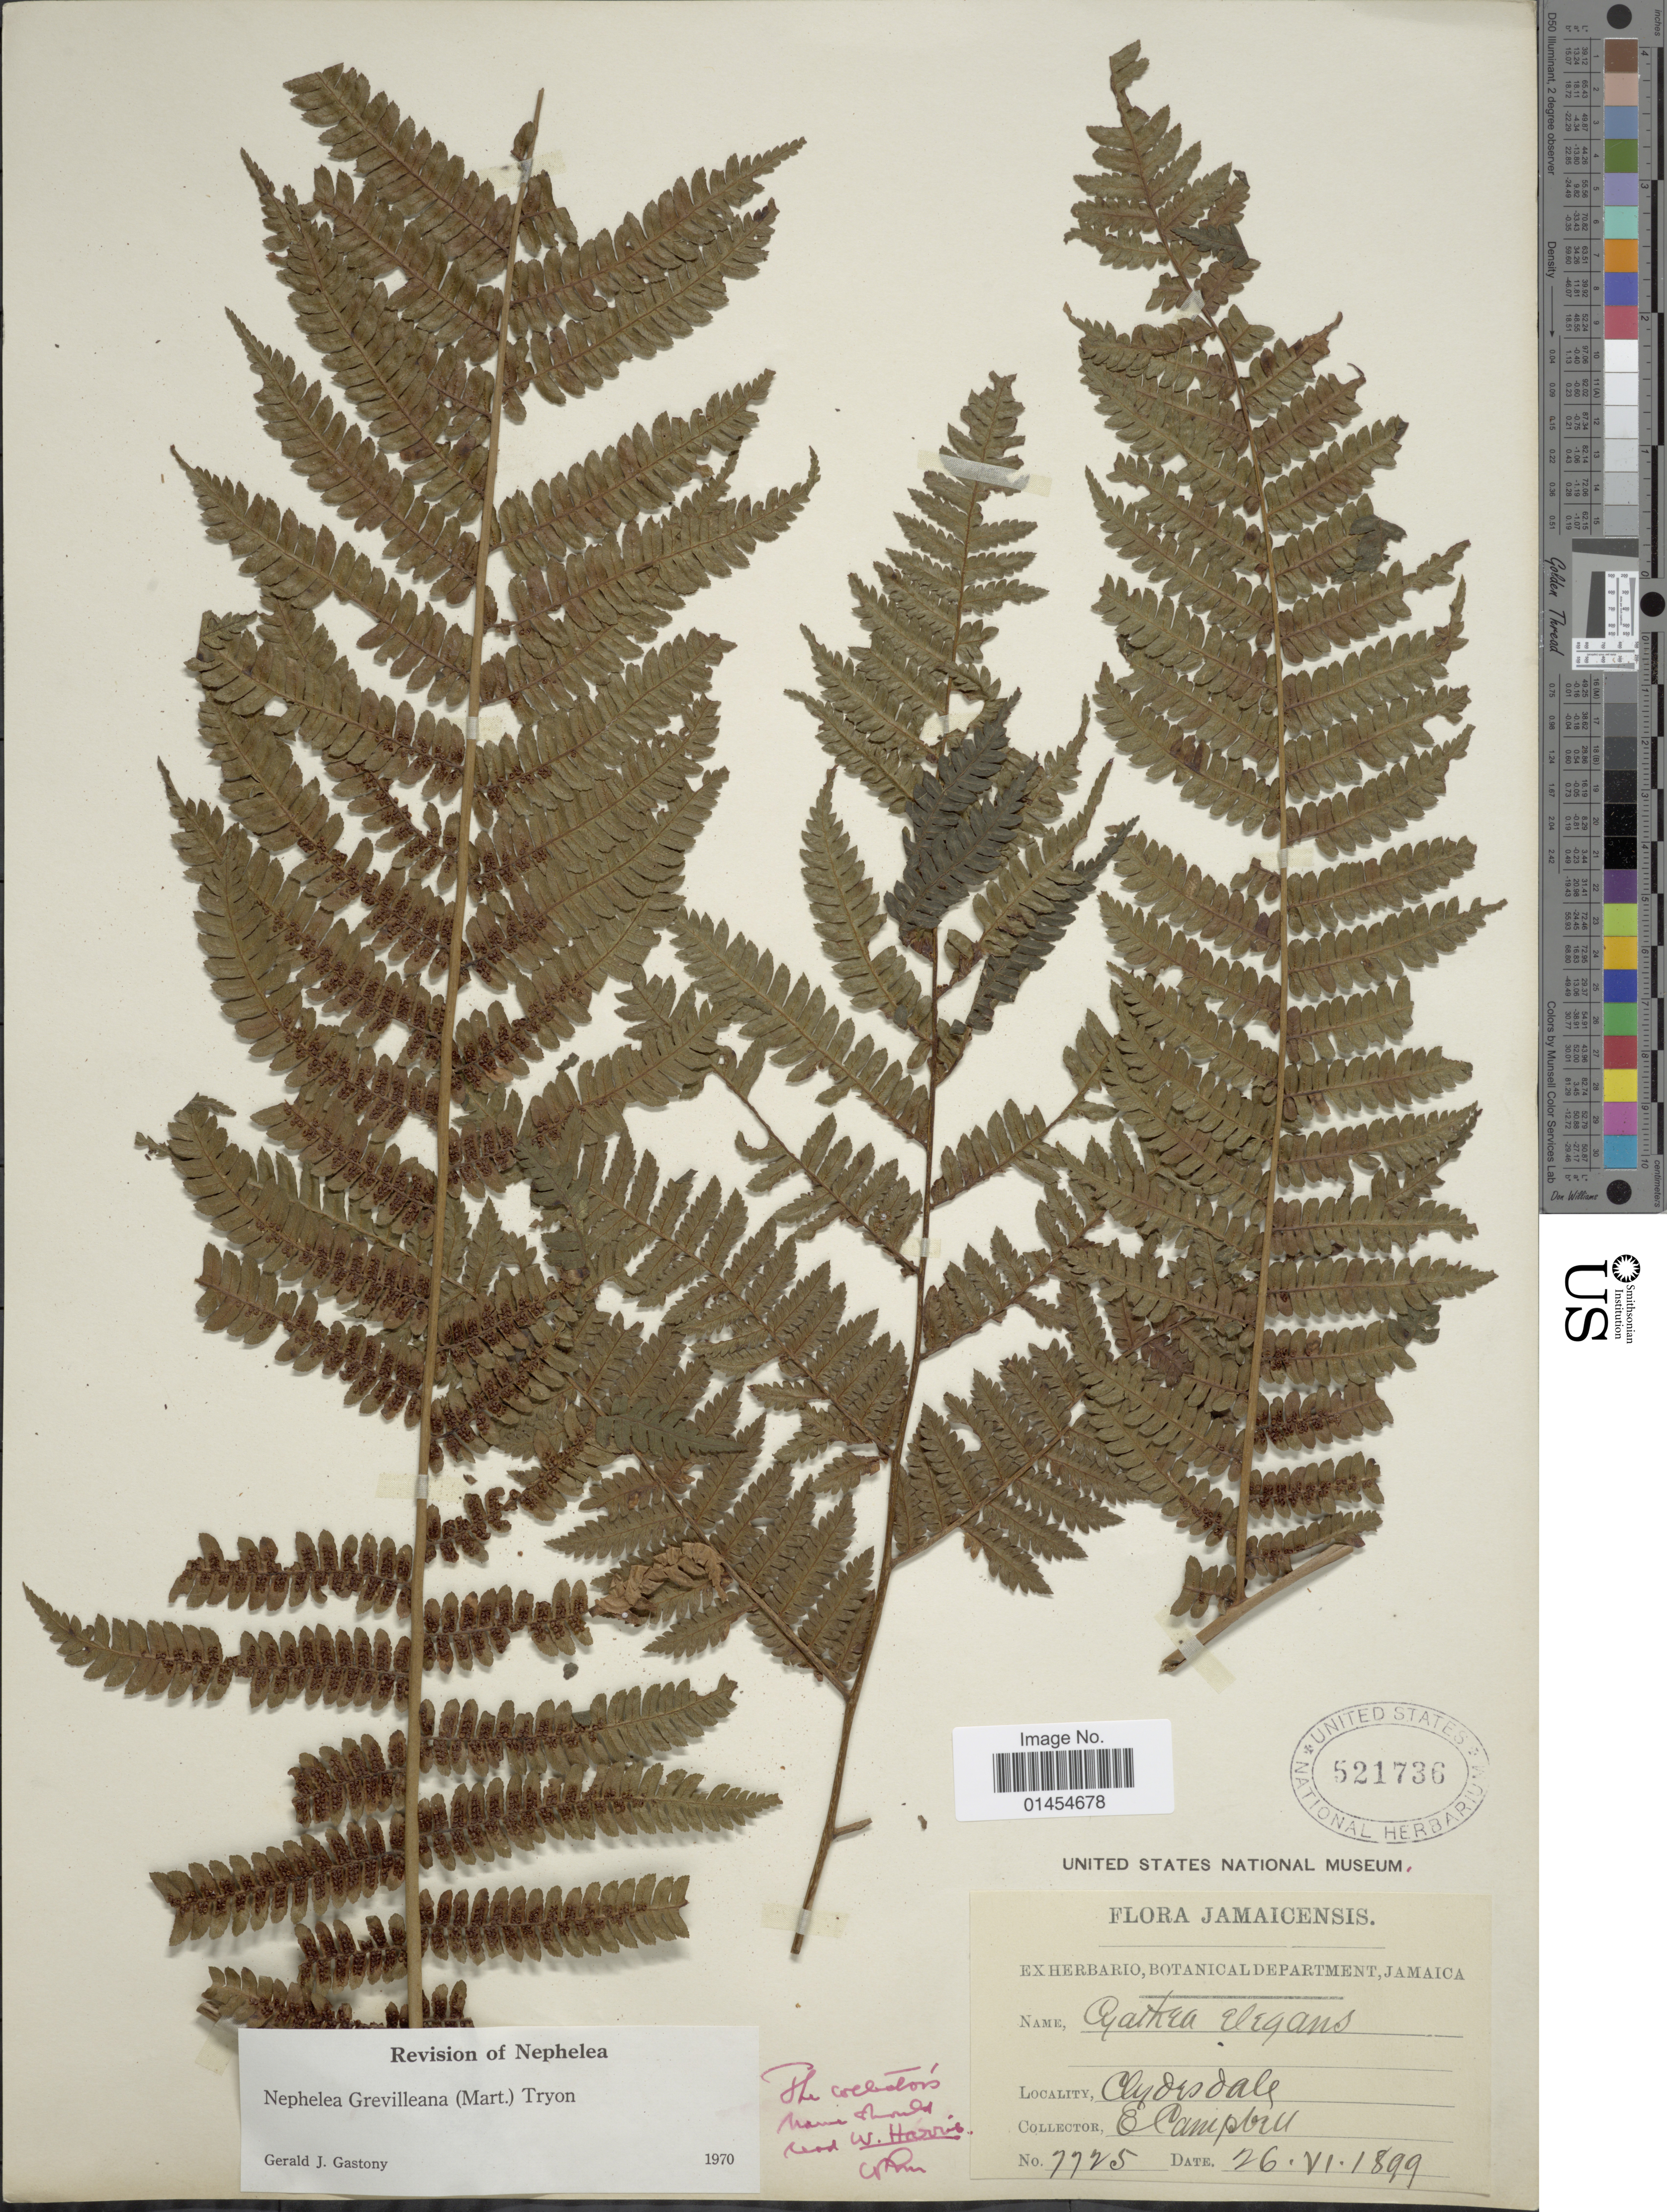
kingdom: Plantae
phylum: Tracheophyta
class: Polypodiopsida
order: Cyatheales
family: Cyatheaceae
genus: Alsophila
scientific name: Alsophila grevilleana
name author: (Mart.) D.S. Conant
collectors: E. Campbell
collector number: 7725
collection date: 1899-06-26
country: Jamaica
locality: Clydesdale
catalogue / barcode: US 521736